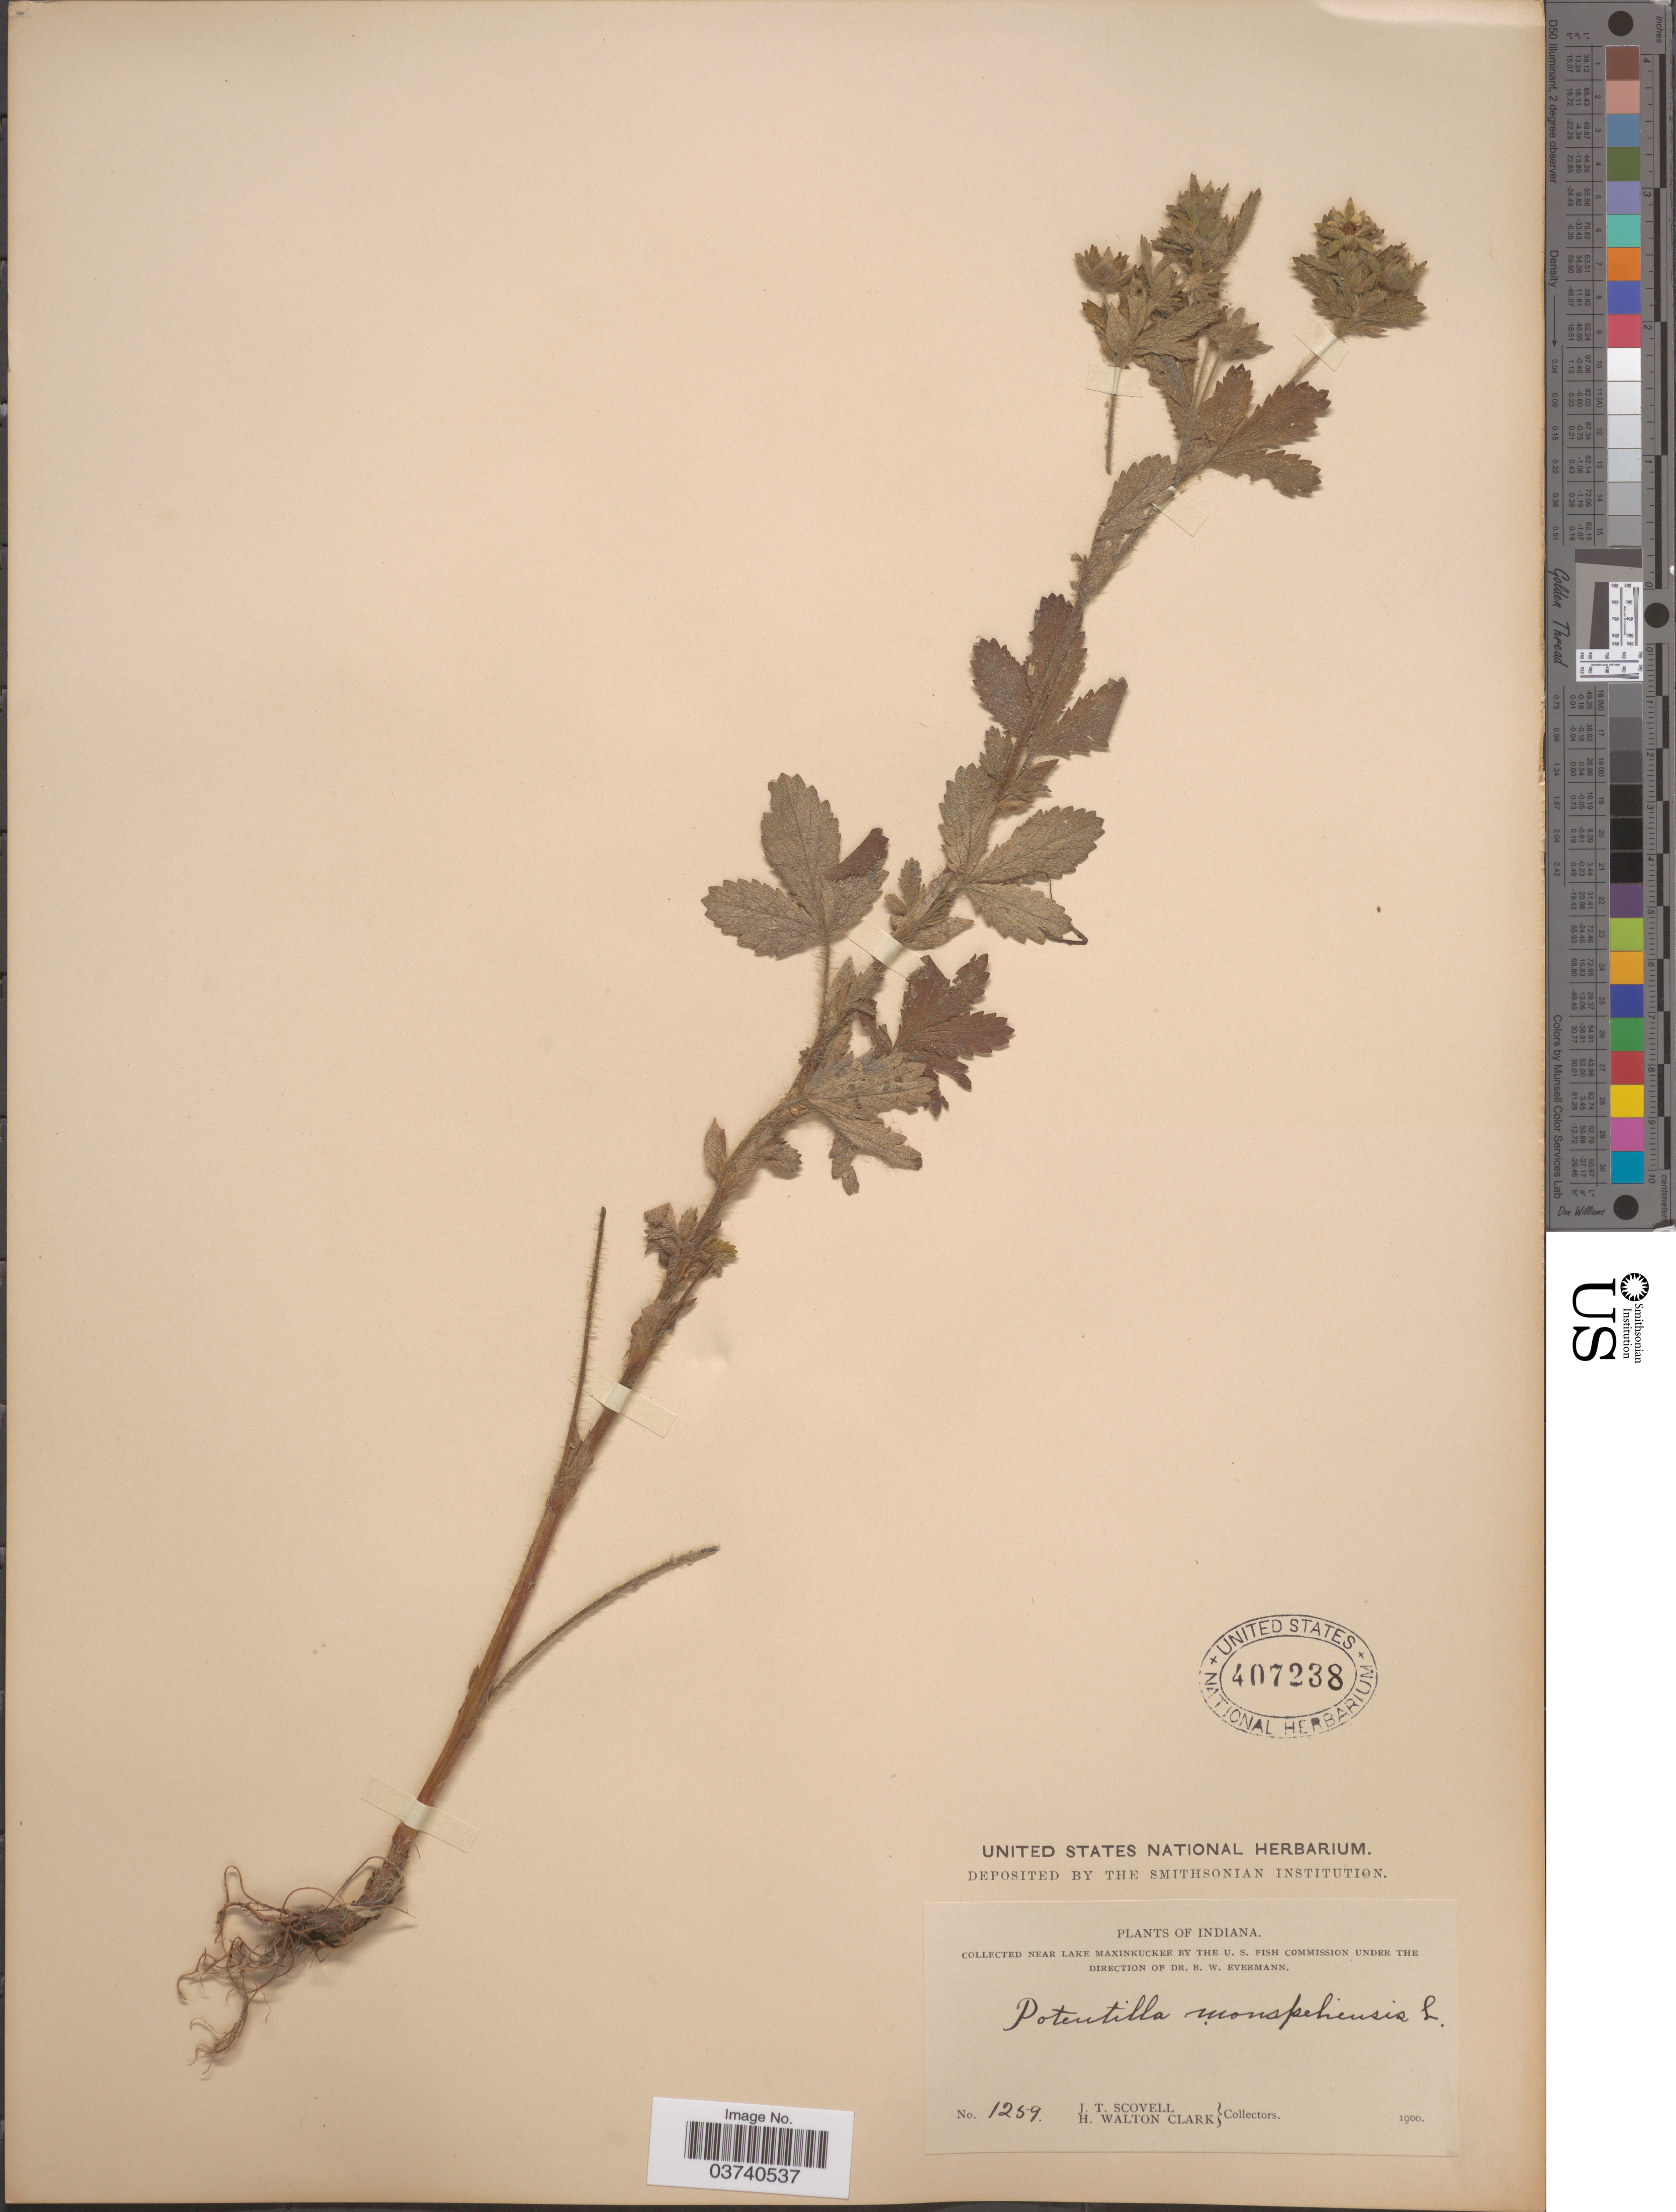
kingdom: Plantae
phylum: Tracheophyta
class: Magnoliopsida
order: Rosales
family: Rosaceae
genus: Potentilla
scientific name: Potentilla norvegica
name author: L.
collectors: J. T. Scovell & H. W. Clark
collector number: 1259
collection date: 1900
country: United States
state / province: Indiana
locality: Near Lake Maxinkuckee.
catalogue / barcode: US 407238